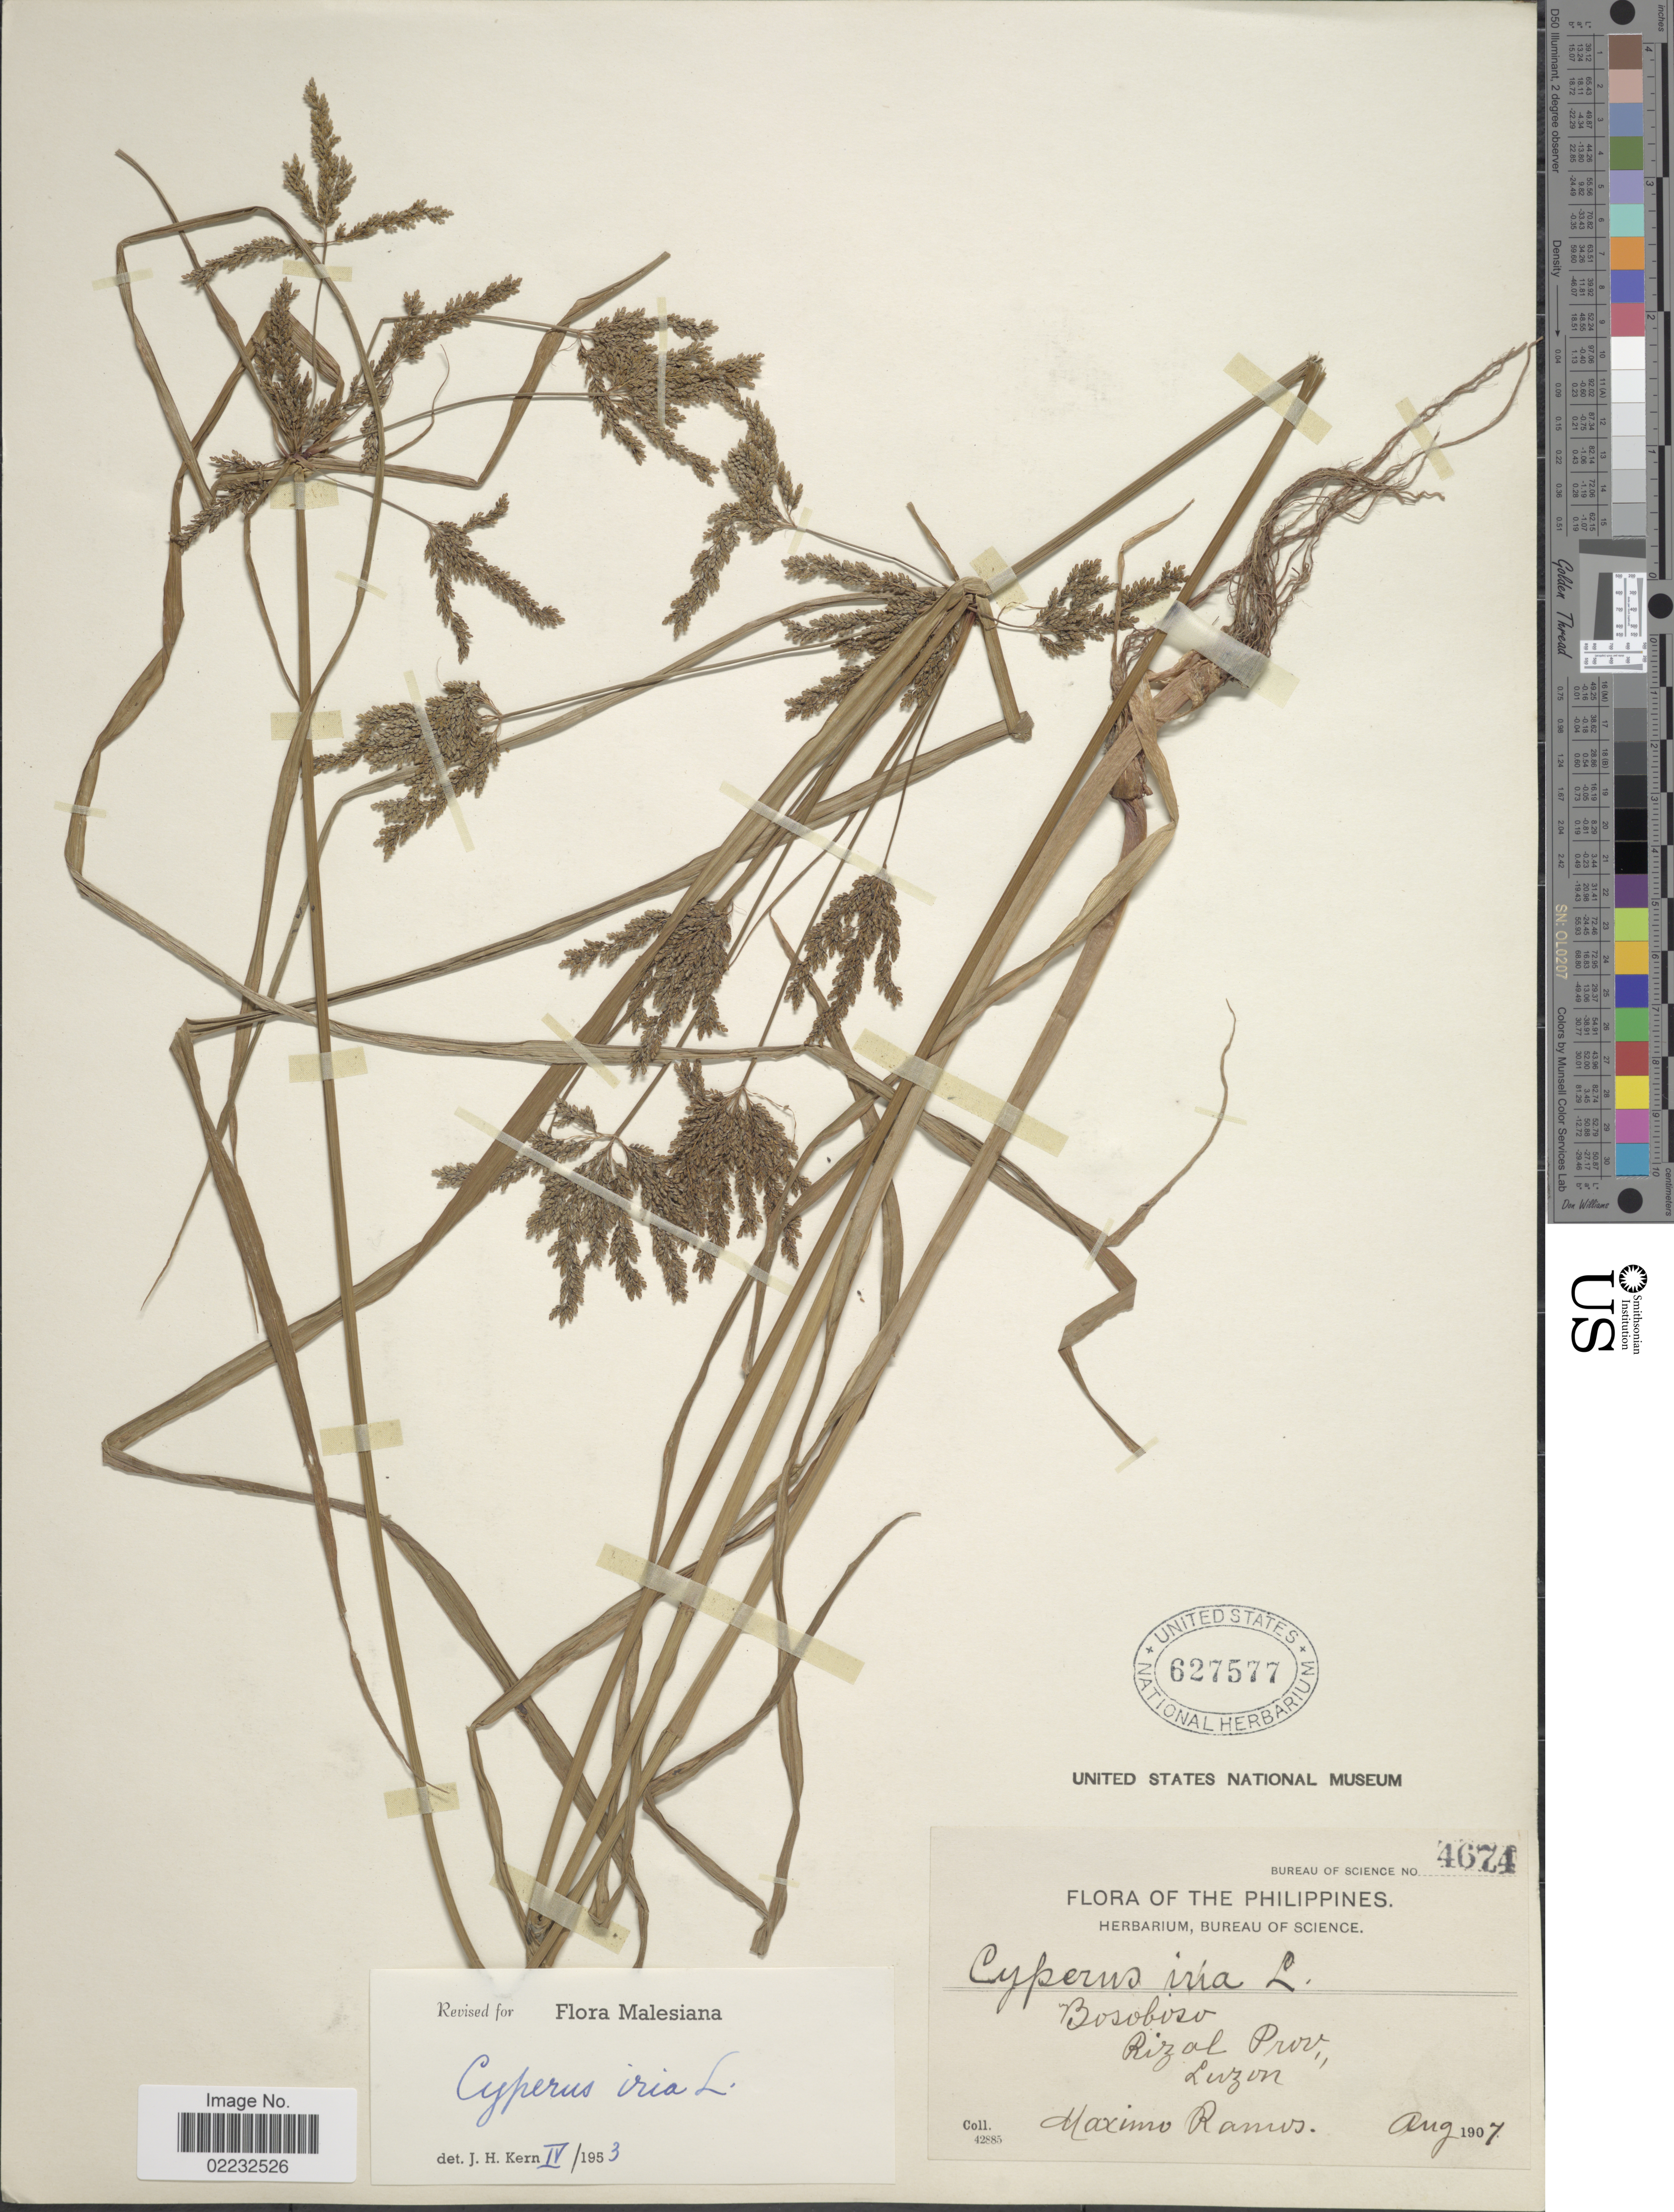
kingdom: Plantae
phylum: Tracheophyta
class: Liliopsida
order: Poales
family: Cyperaceae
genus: Cyperus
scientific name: Cyperus iria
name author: L.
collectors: M. Ramos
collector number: Bureau of Science 4674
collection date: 1907-08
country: Philippines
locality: Bosoboso, Rizal Prov., Luzon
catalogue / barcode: US 627577